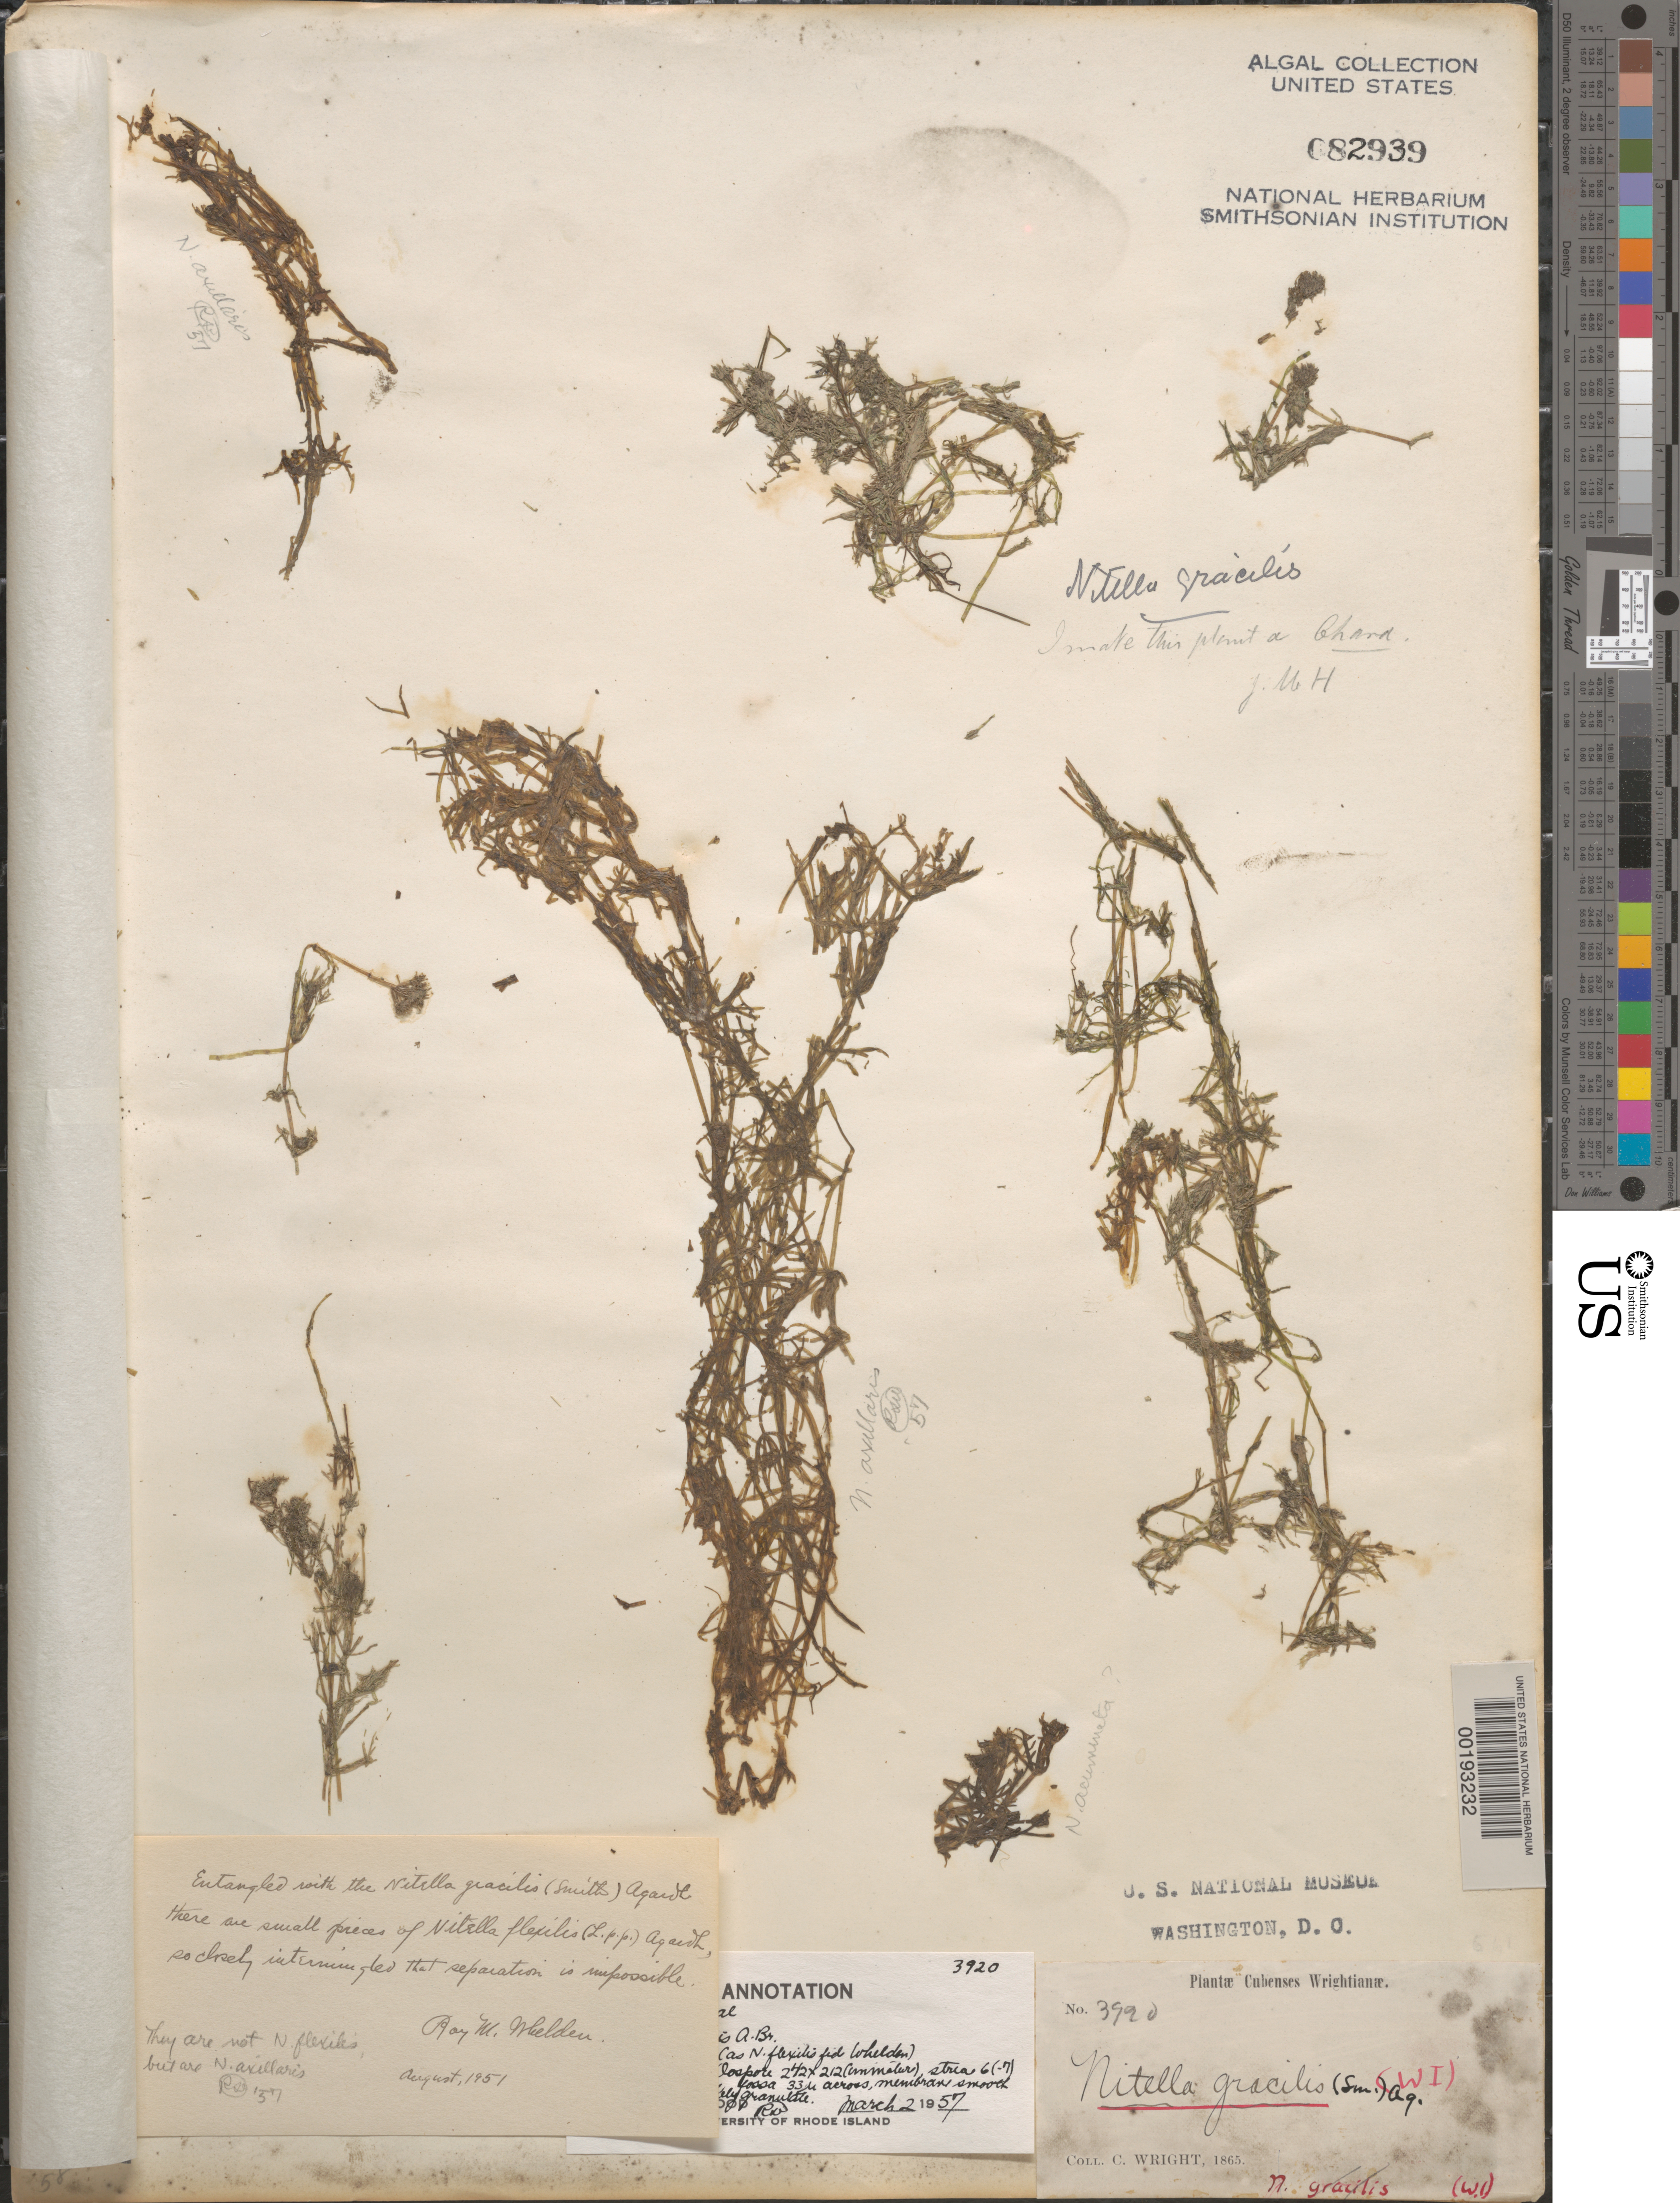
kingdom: Plantae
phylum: Charophyta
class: Charophyceae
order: Charales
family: Characeae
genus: Nitella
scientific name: Nitella axillaris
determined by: Wood, R. D.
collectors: C. Wright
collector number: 3920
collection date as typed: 1865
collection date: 1865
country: Cuba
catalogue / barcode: US 82939